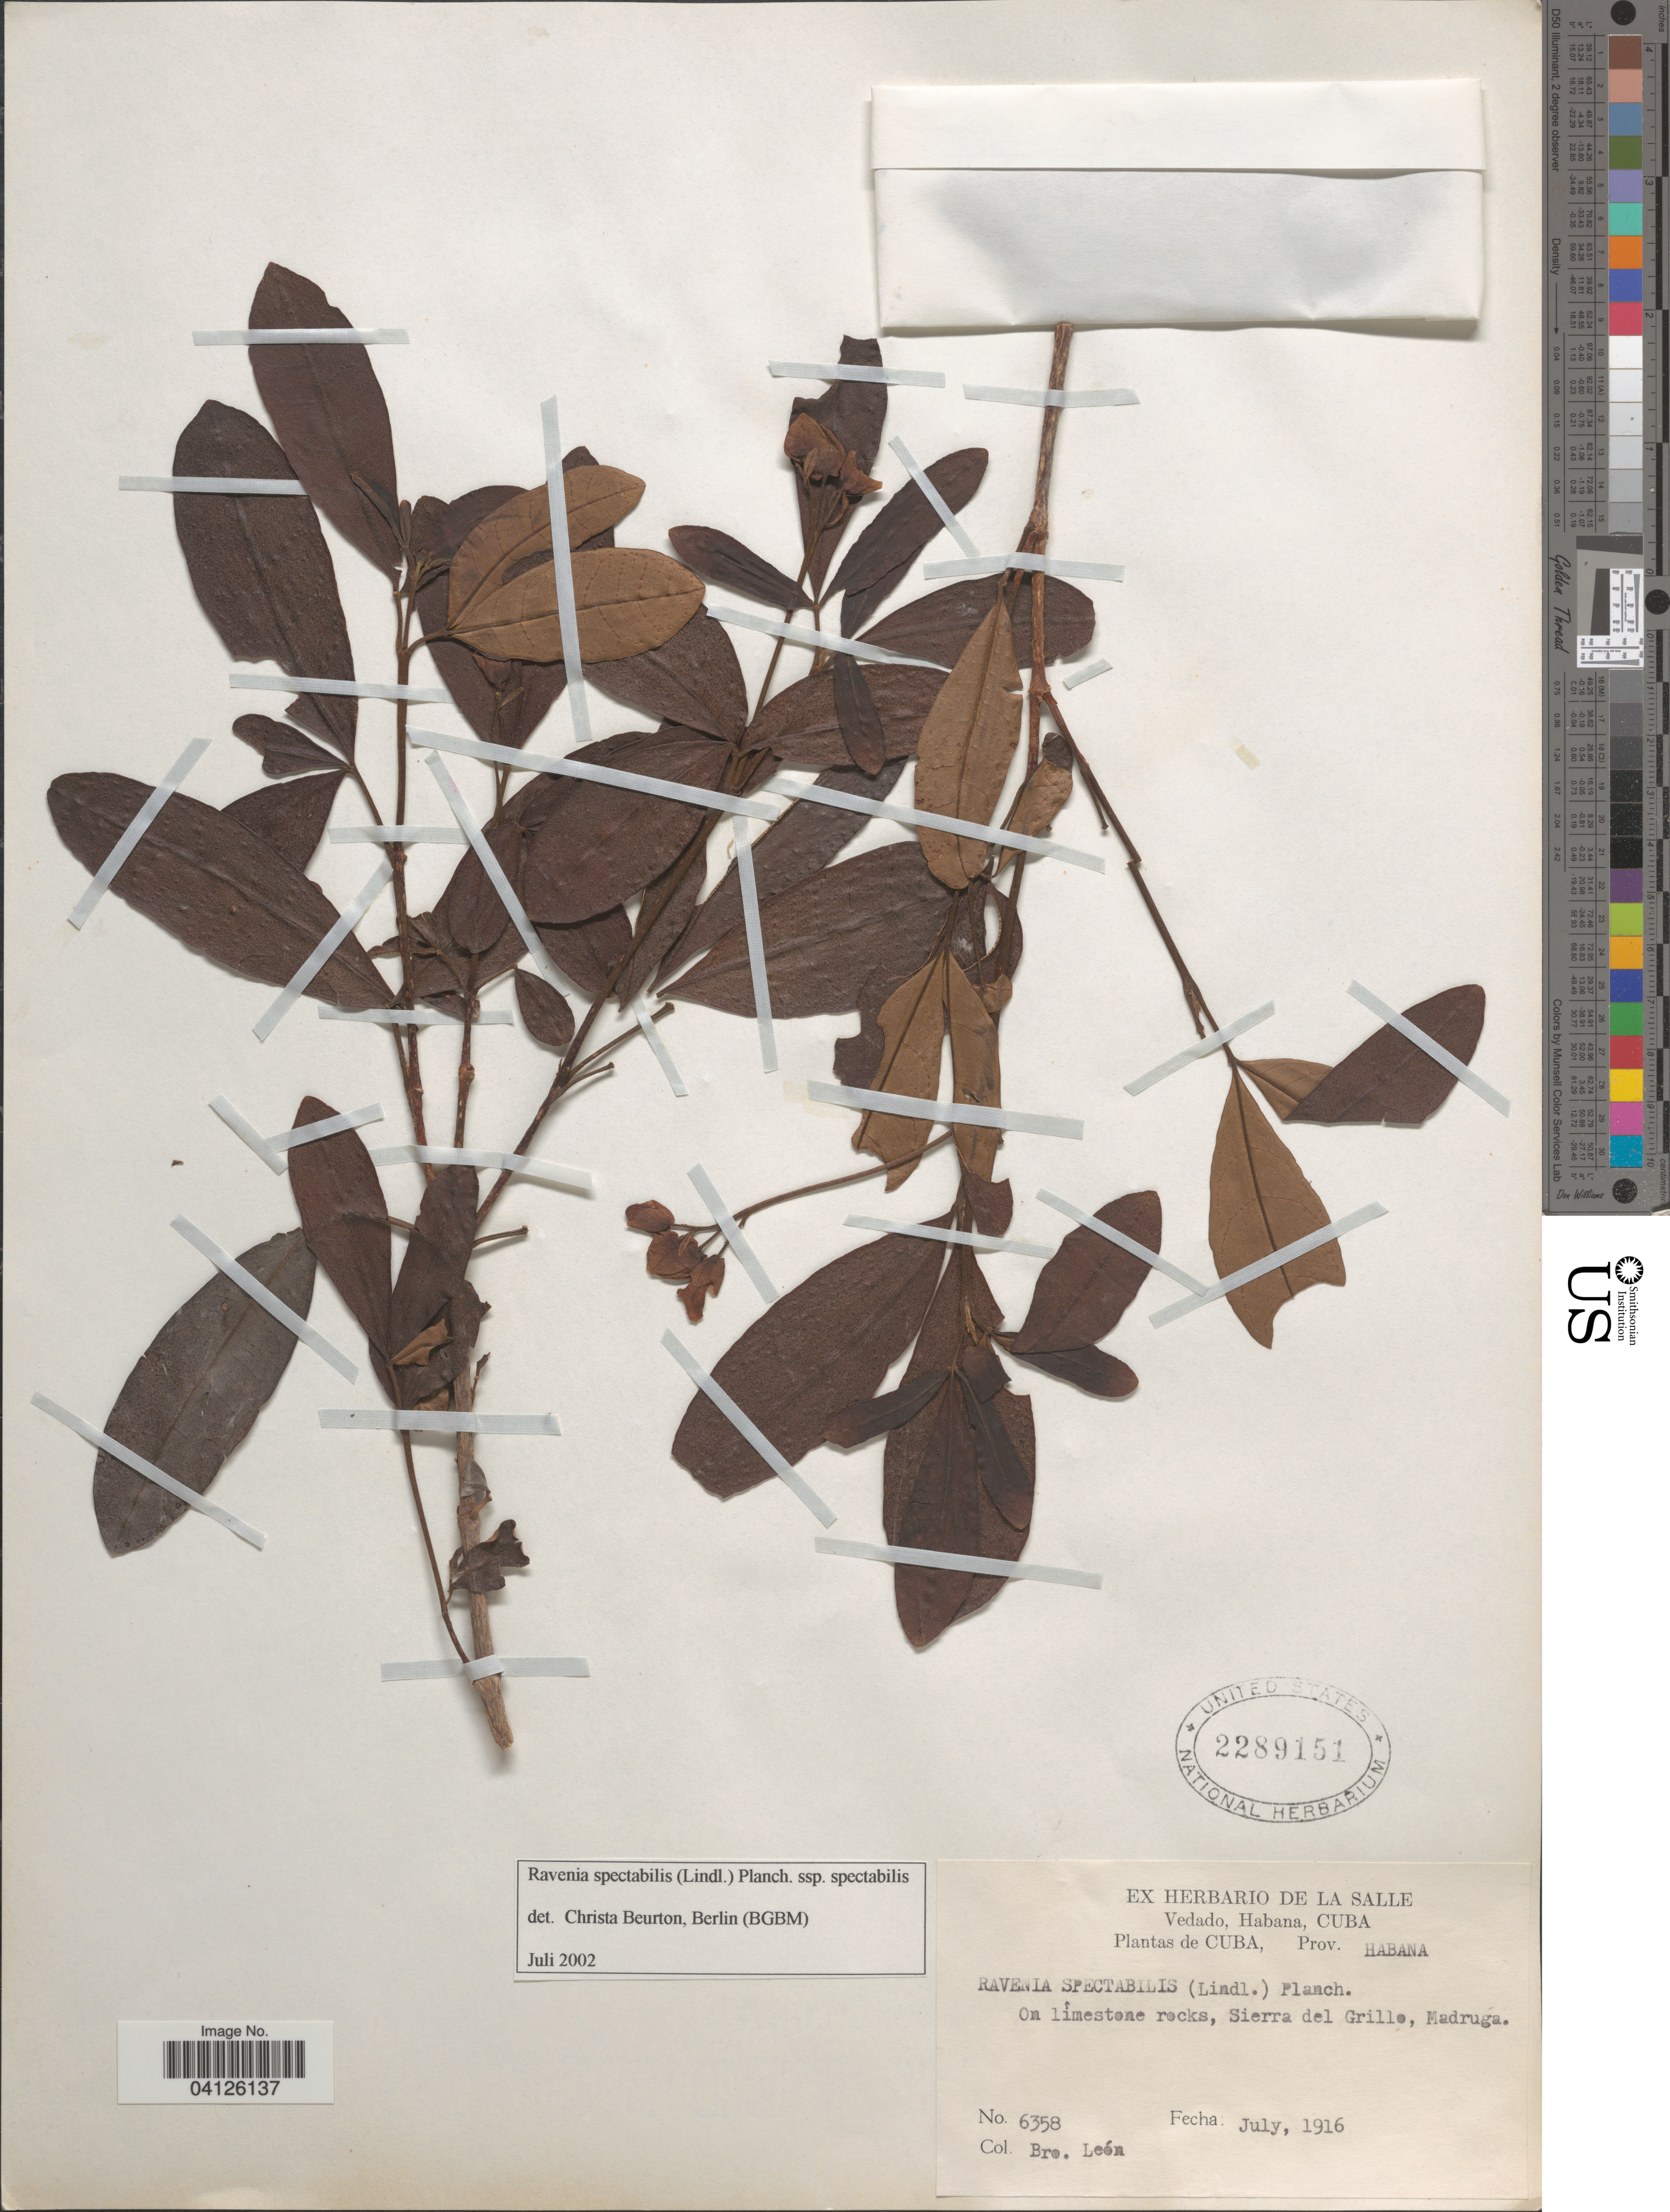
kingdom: Plantae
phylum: Tracheophyta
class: Magnoliopsida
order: Sapindales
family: Rutaceae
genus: Ravenia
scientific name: Ravenia spectabilis subsp. spectabilis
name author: (Lindl.) Engl.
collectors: Bro. León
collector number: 6358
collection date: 1916-07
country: Cuba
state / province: La Habana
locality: Sierra del Grillo, Madruga.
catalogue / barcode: US 2289151